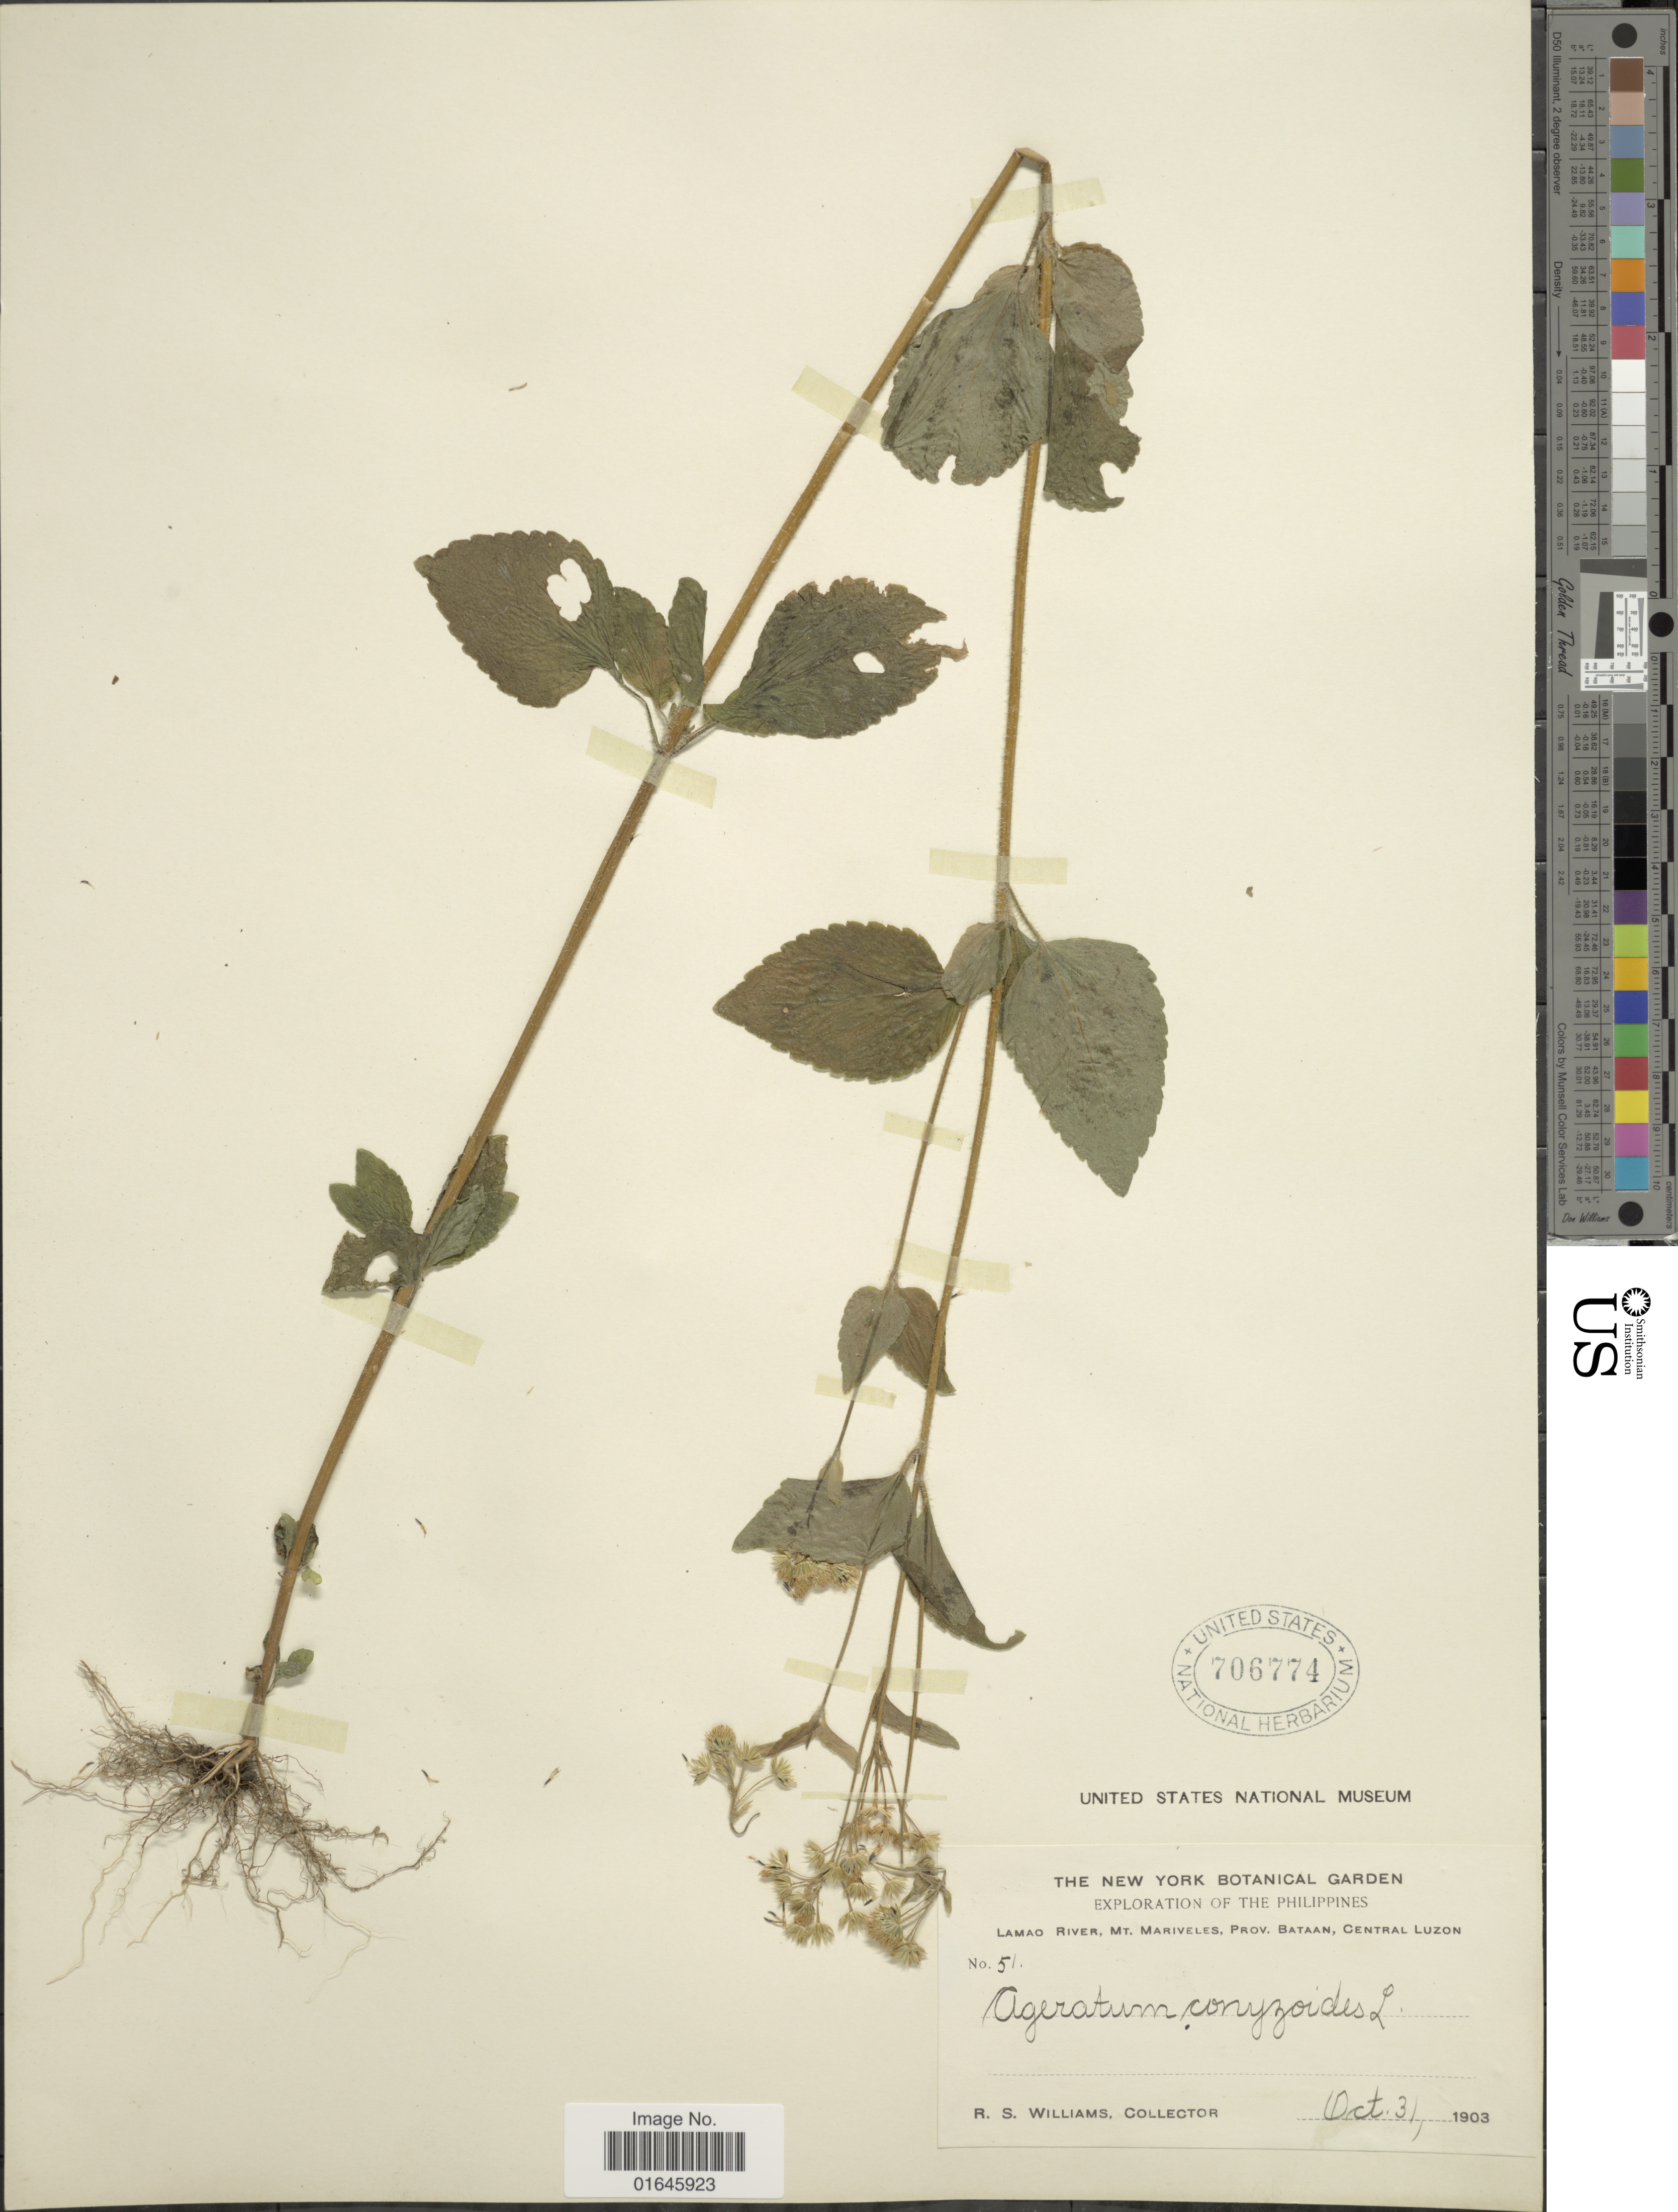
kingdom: Plantae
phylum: Tracheophyta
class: Magnoliopsida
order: Asterales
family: Asteraceae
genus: Ageratum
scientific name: Ageratum conyzoides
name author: L.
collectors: R. S. Williams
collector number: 51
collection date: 1903-10-31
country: Philippines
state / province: Central Luzon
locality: Lamao River, Mt. Mariveles, Prov. Bataan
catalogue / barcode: US 706774